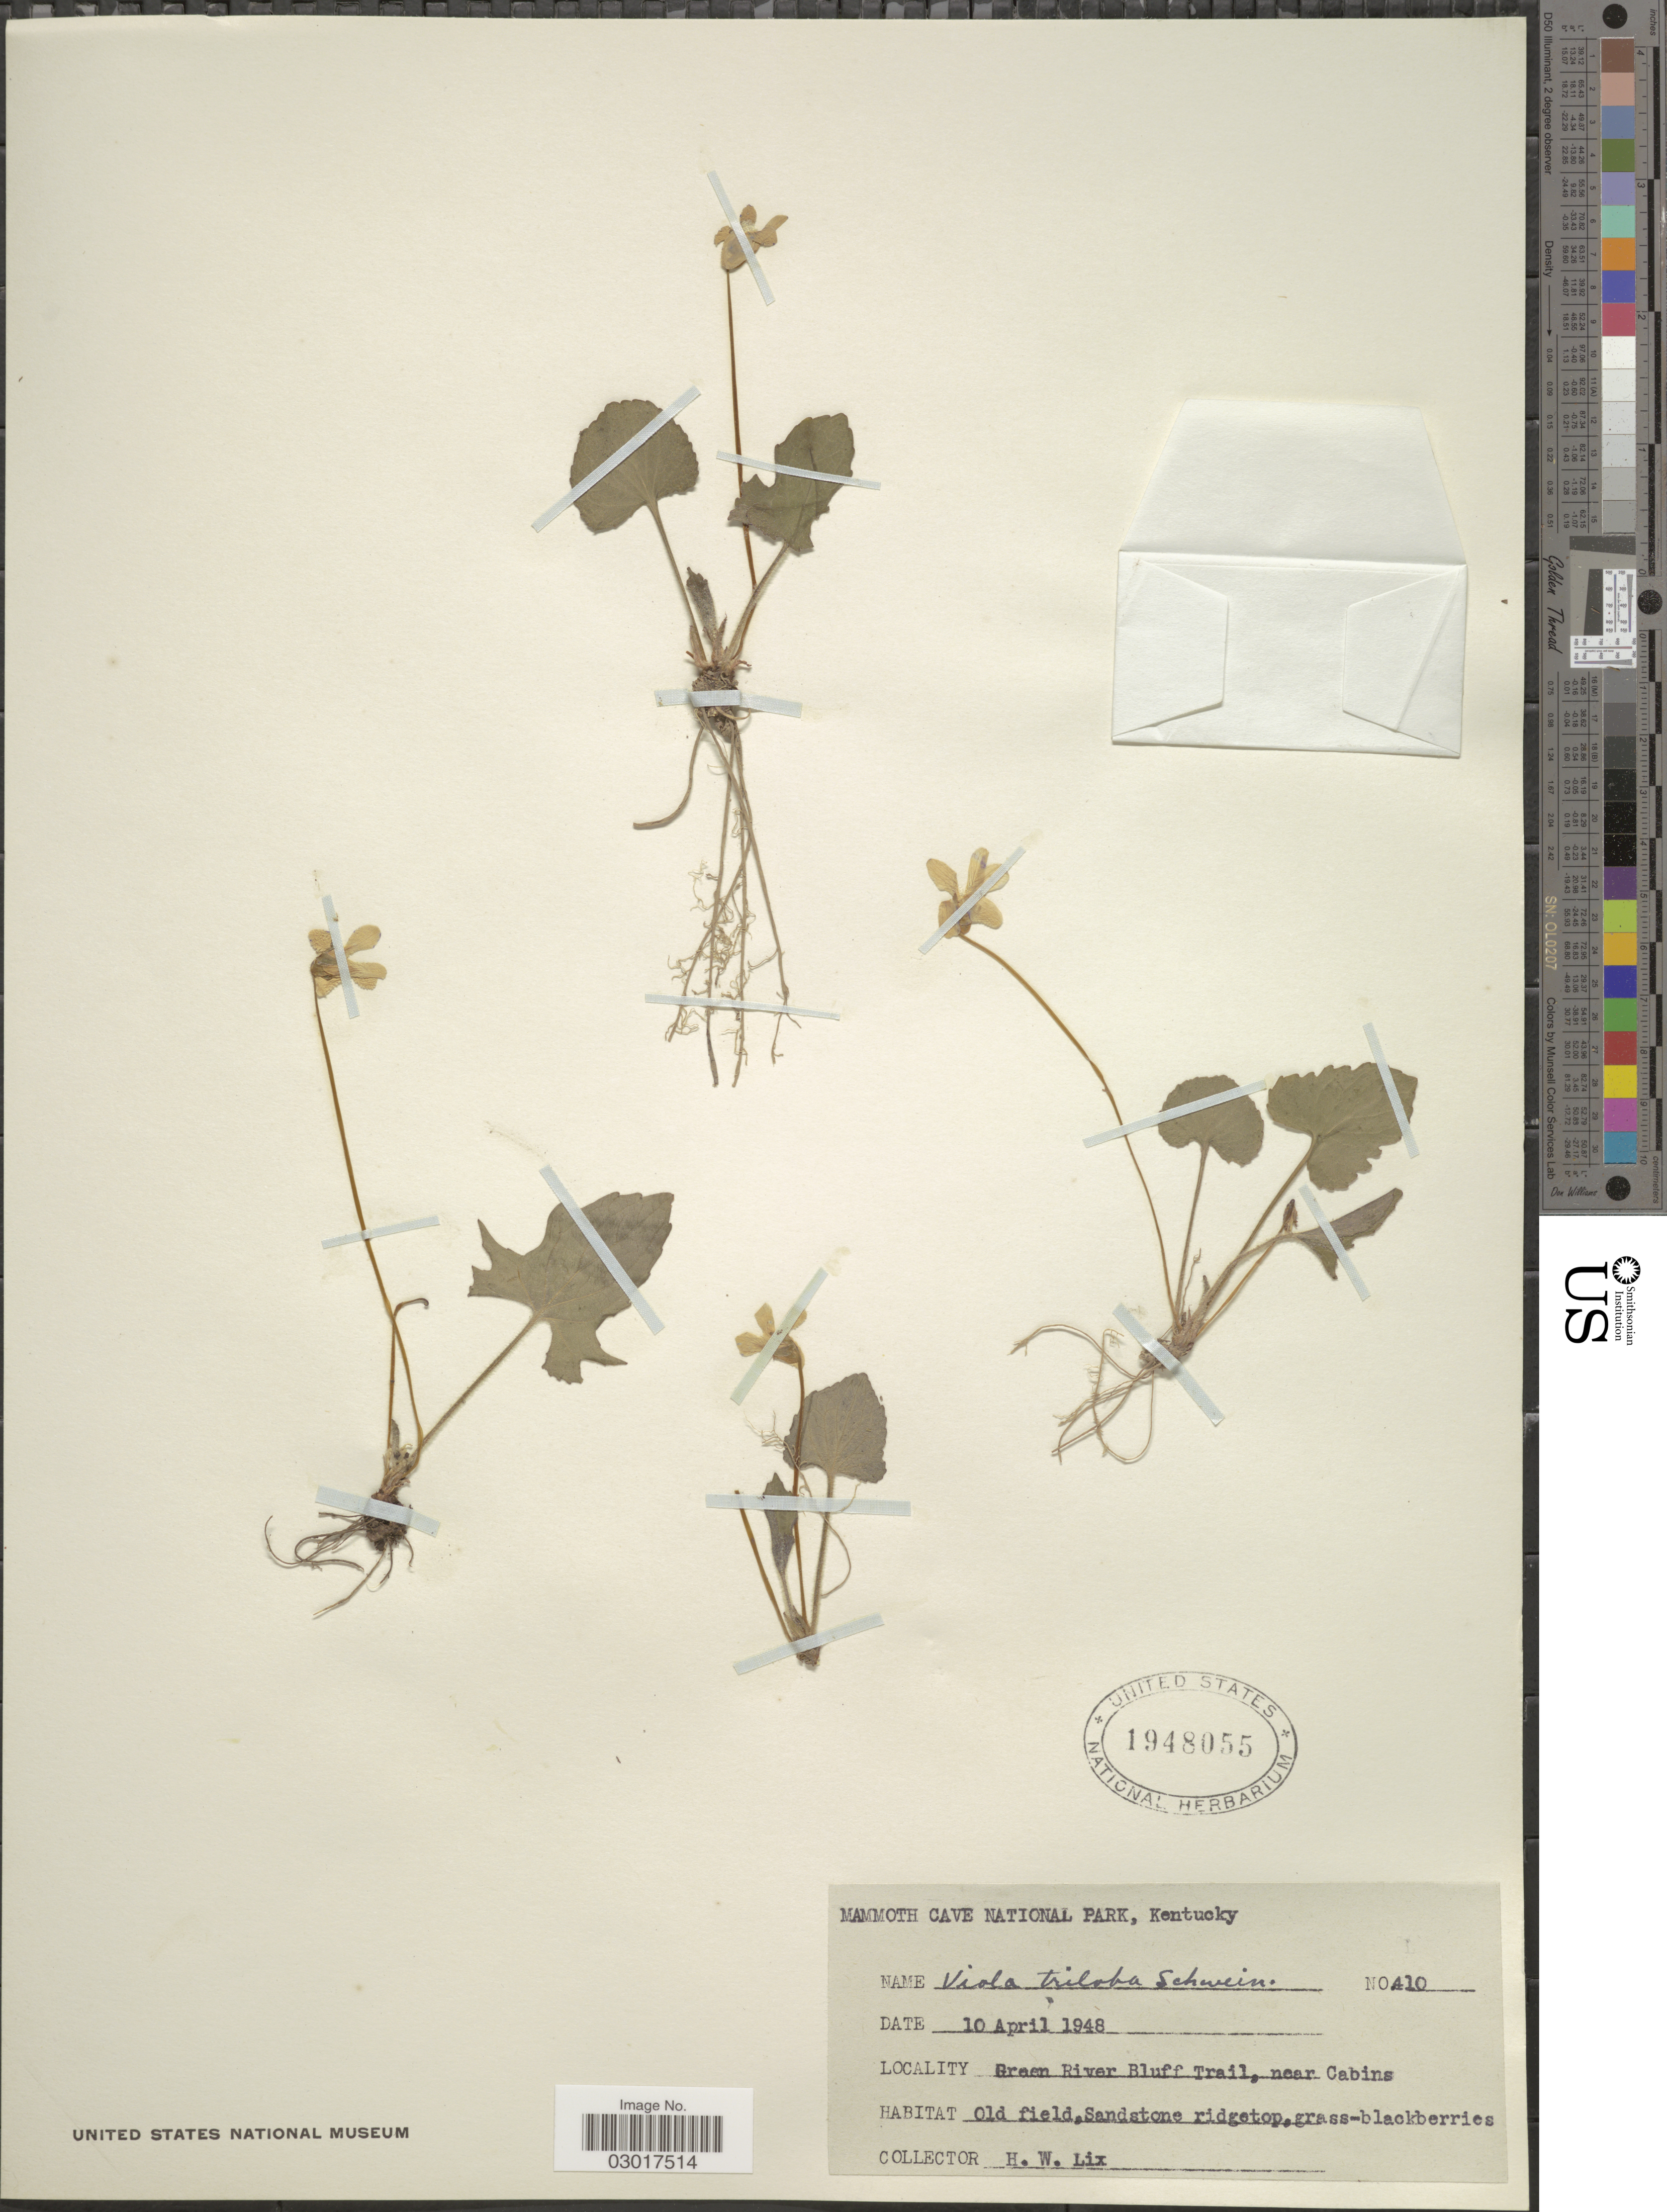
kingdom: Plantae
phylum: Tracheophyta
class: Magnoliopsida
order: Malpighiales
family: Violaceae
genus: Viola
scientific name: Viola triloba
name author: Schwein.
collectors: H. W. Lix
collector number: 410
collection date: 1948-04-10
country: United States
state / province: Kentucky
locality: Mammoth Cave National Park. Green River Bluff Trail, near Cabins.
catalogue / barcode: US 1948055